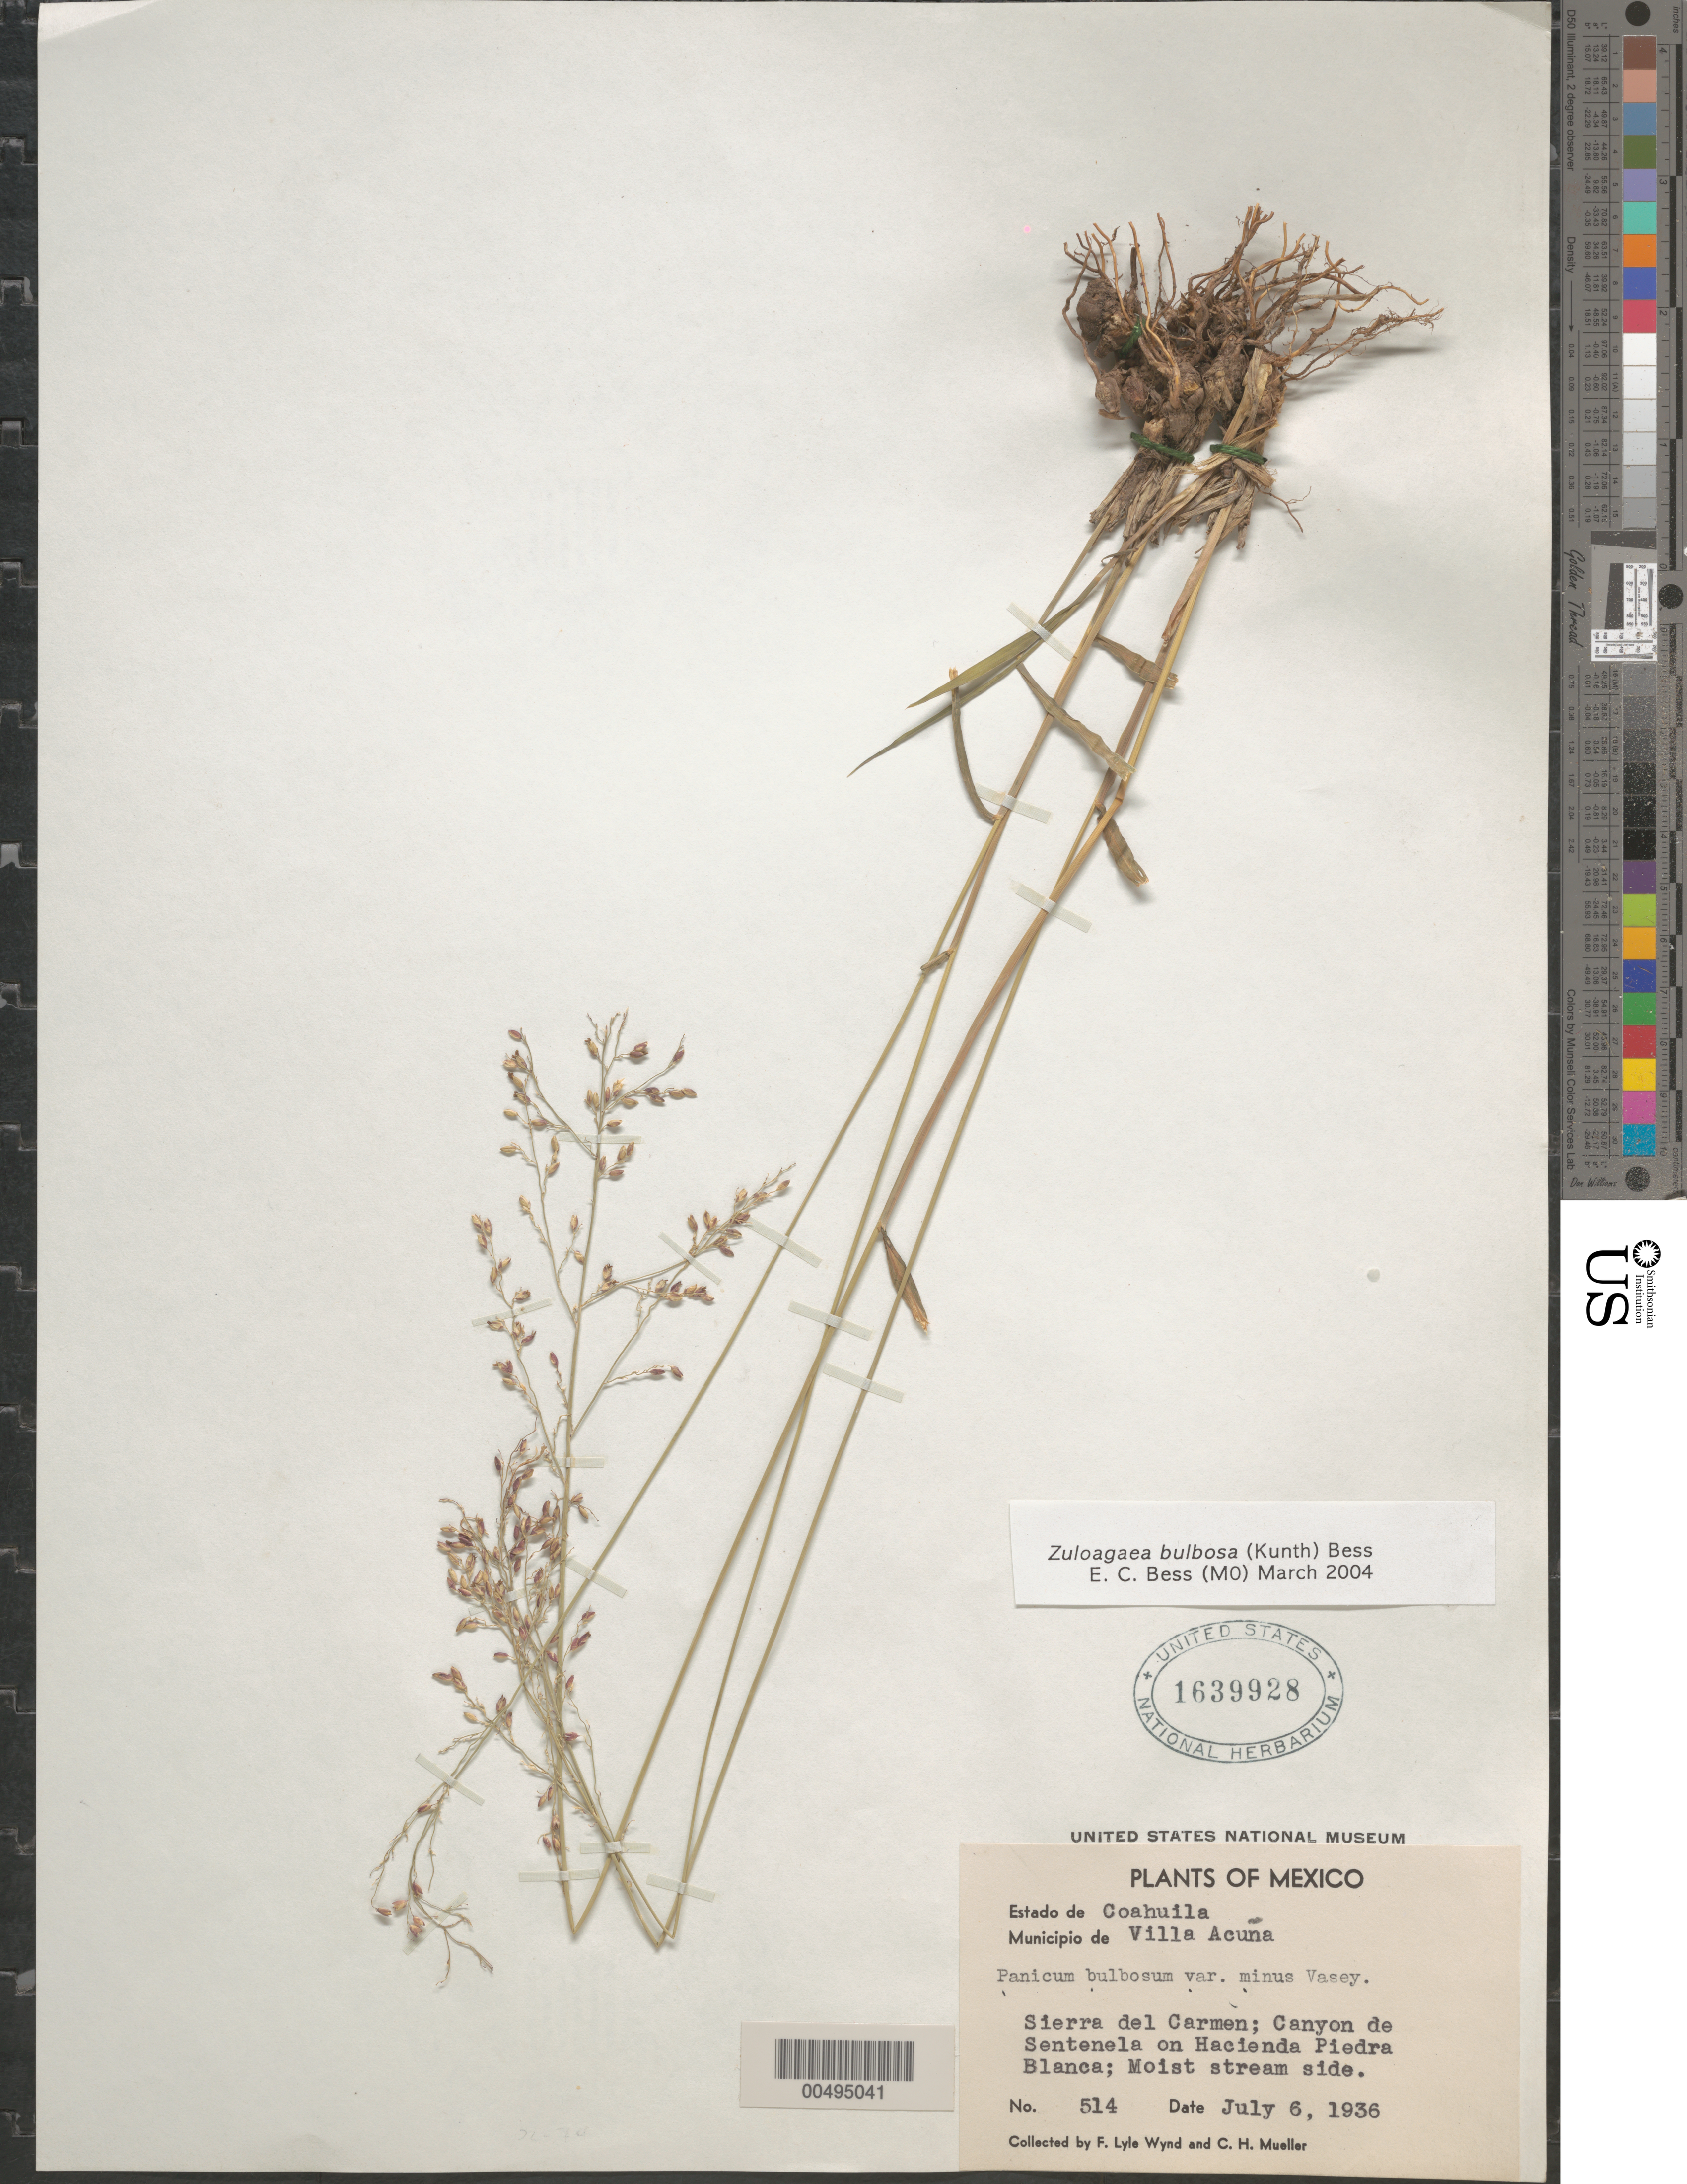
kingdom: Plantae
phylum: Tracheophyta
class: Liliopsida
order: Poales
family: Poaceae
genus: Panicum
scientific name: Panicum bulbosum subsp. sciaphilum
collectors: F. L. Wynd & C. H. Muller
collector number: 514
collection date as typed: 6 Jul 1936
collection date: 1936-07-06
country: Mexico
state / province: Coahuila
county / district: Acuña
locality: Sierra del Carmen, Canyon de Sentenela on Hacienda Piedra Blanca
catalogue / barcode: US 1639928